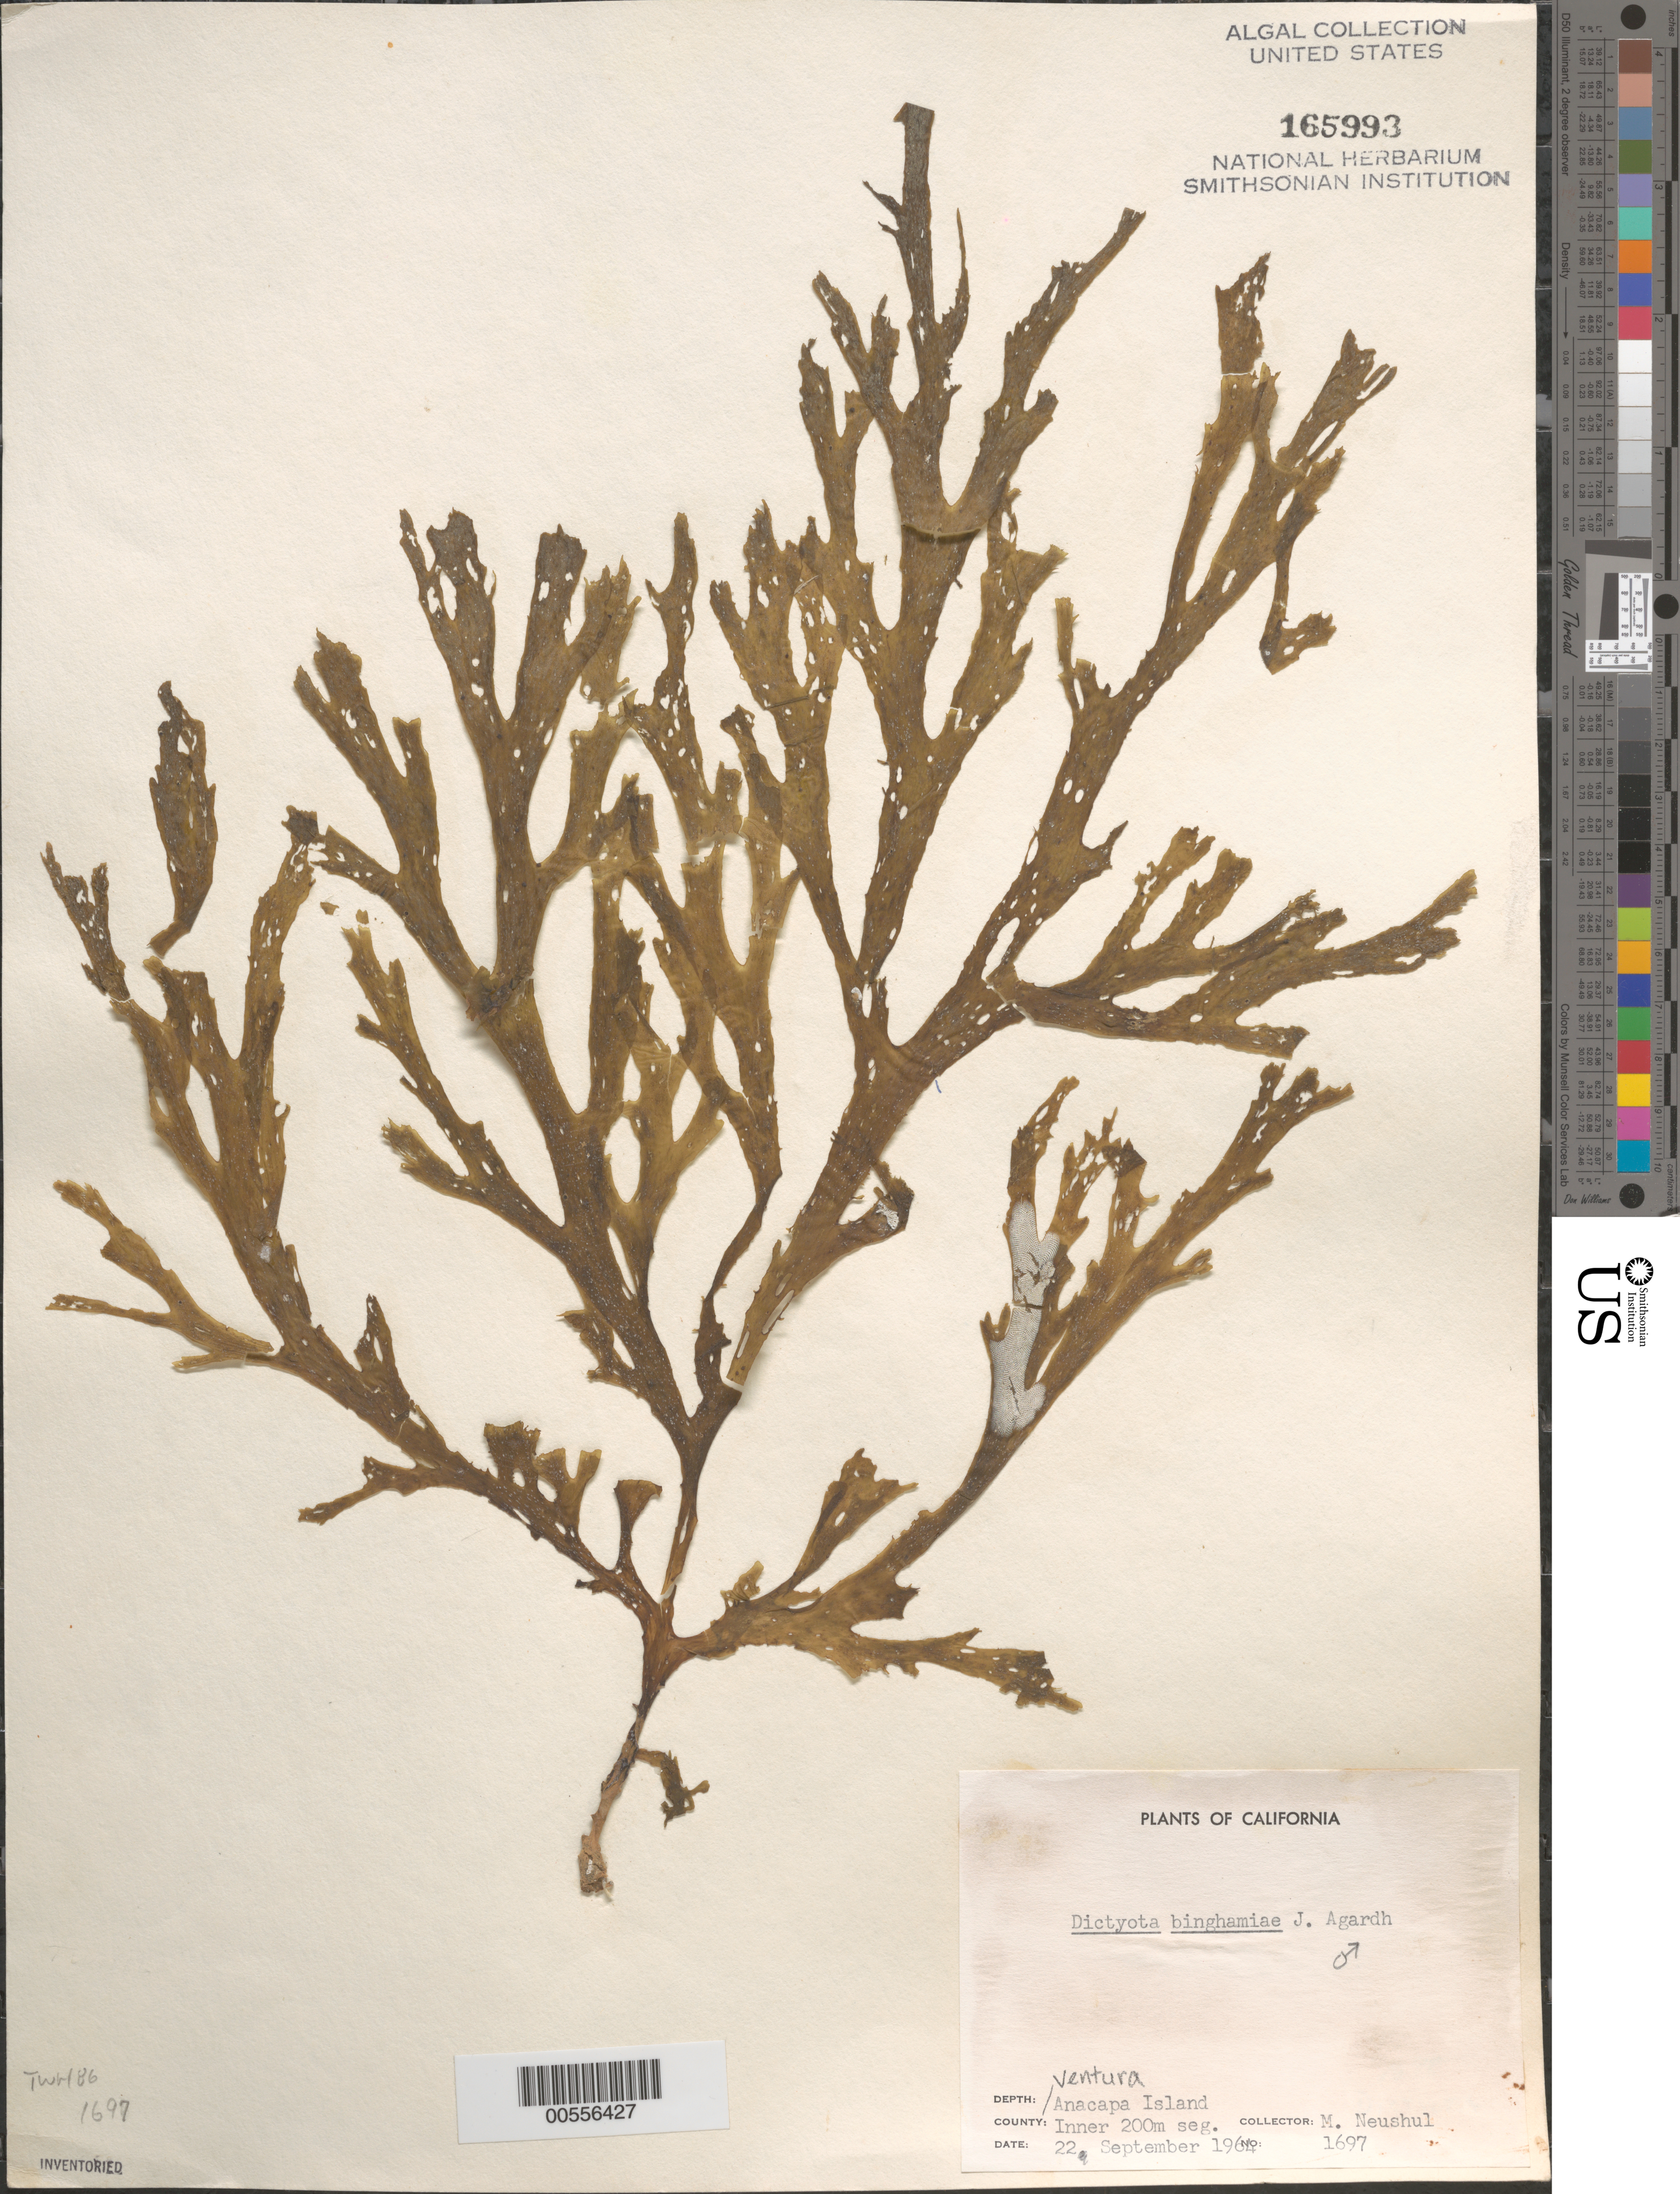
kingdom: Chromista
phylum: Ochrophyta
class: Phaeophyceae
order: Dictyotales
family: Dictyotaceae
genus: Dictyota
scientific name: Dictyota binghamiae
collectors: M. Neushul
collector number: Neushul 1697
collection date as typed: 22 Sep 1964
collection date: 1964-09-22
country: United States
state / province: California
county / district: Ventura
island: Anacapa Island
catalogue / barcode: US 165993